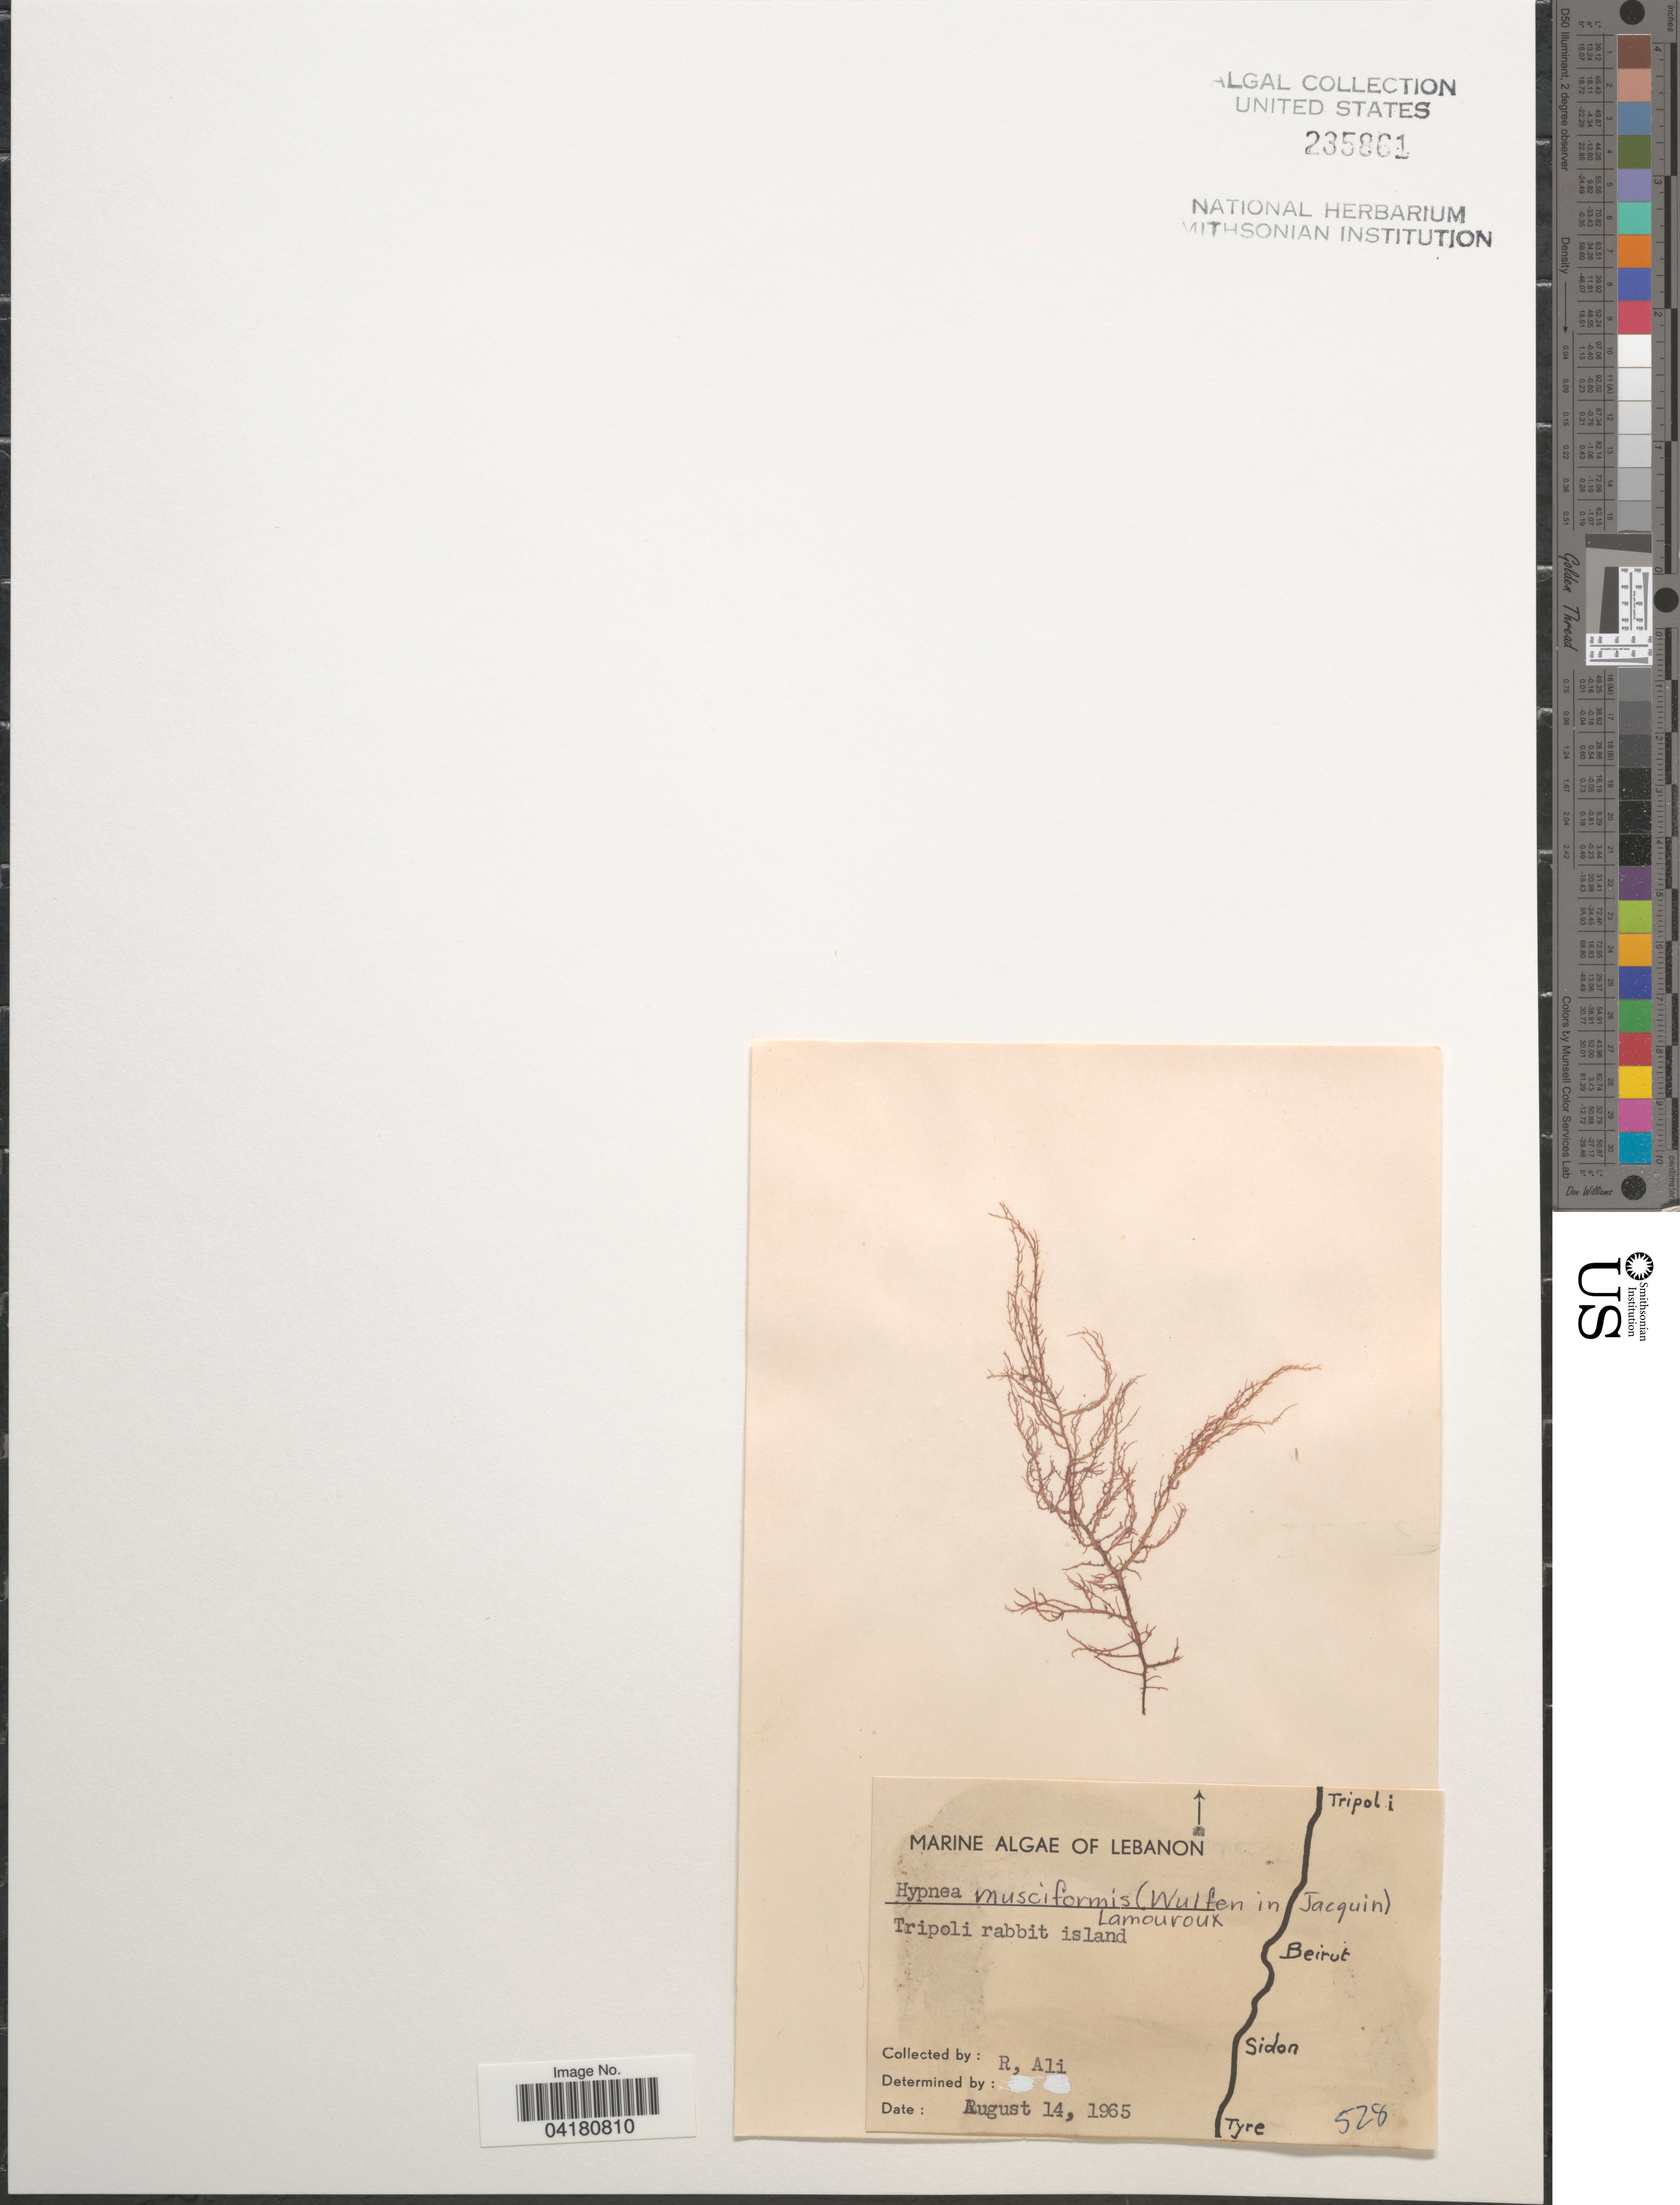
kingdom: Plantae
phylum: Rhodophyta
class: Florideophyceae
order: Gigartinales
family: Cystocloniaceae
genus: Hypnea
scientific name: Hypnea musciformis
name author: (Wulfen) J.V.Lamouroux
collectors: R. Ali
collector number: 528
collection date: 1965-08-14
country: Lebanon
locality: Tripoli rabbit island.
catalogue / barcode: US 235861